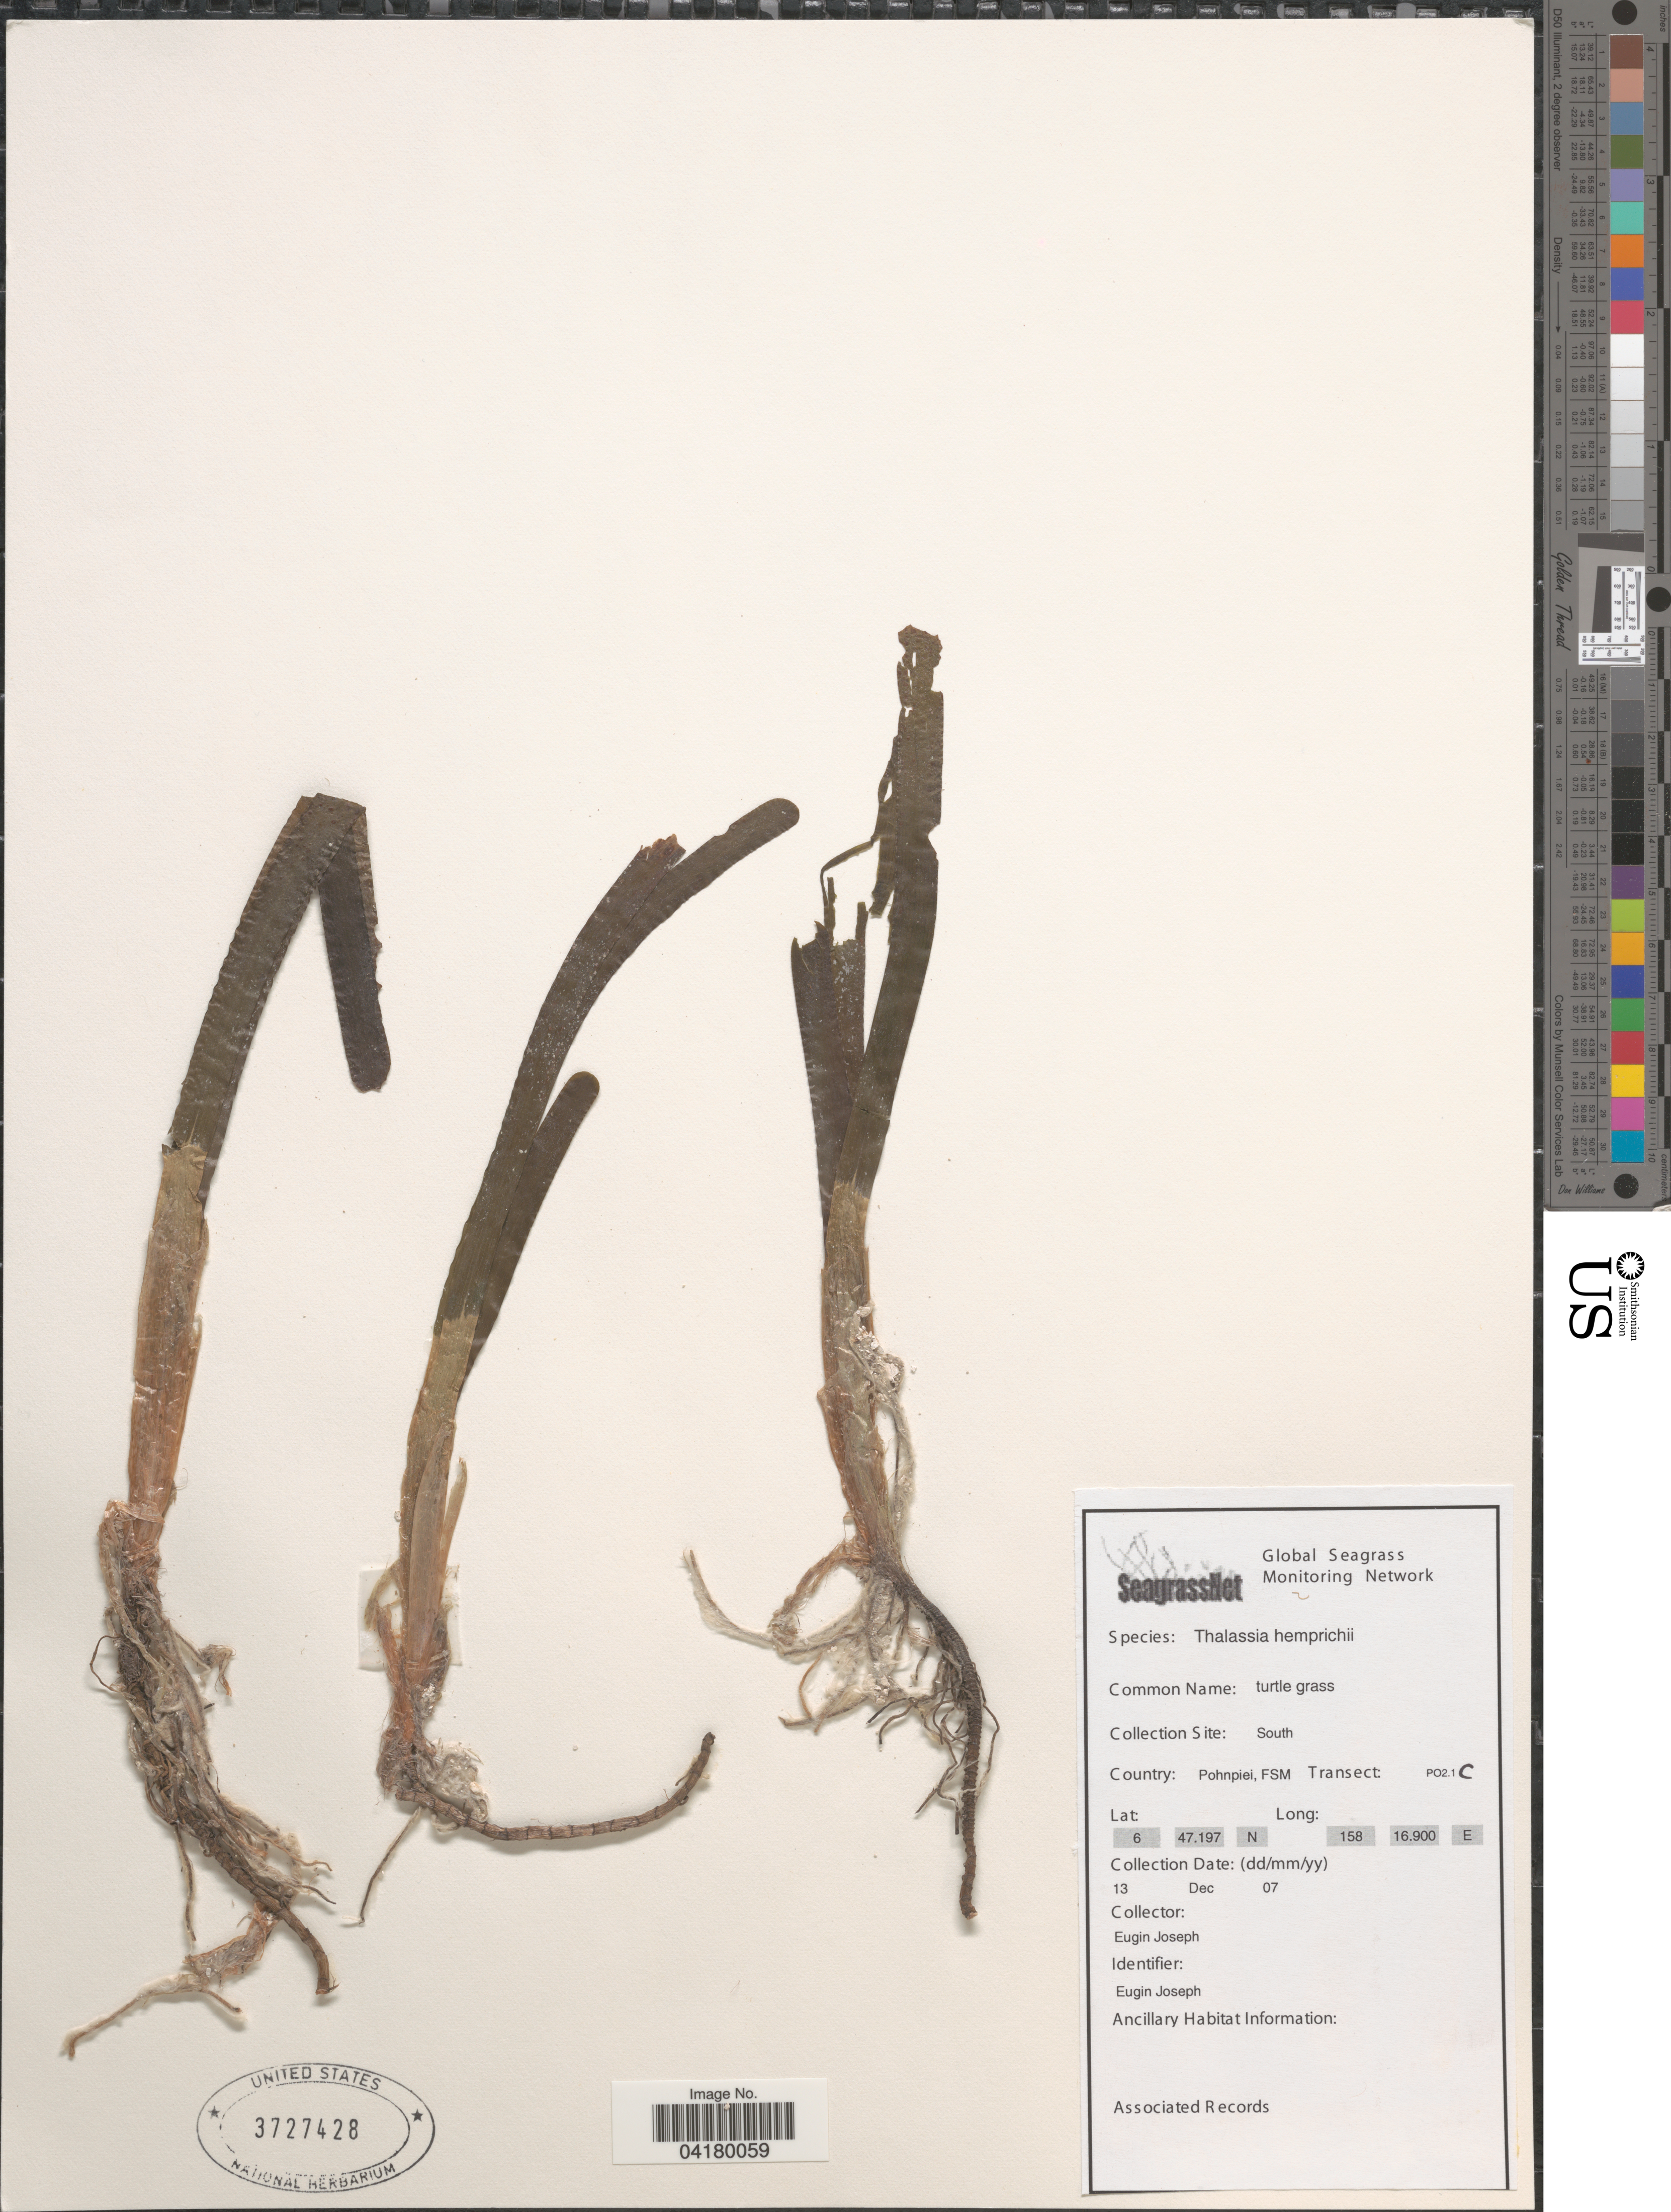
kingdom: Plantae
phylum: Tracheophyta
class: Liliopsida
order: Alismatales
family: Hydrocharitaceae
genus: Thalassia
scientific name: Thalassia hemprichii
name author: Asch.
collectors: E. Joseph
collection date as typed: Transcribed d/m/y: 13/12/7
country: Micronesia, Federated States of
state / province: Pohnpei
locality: Collection Site: South. Country: Pohnpiei, FSM. Transect: PO2.1C.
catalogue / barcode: US 3727428